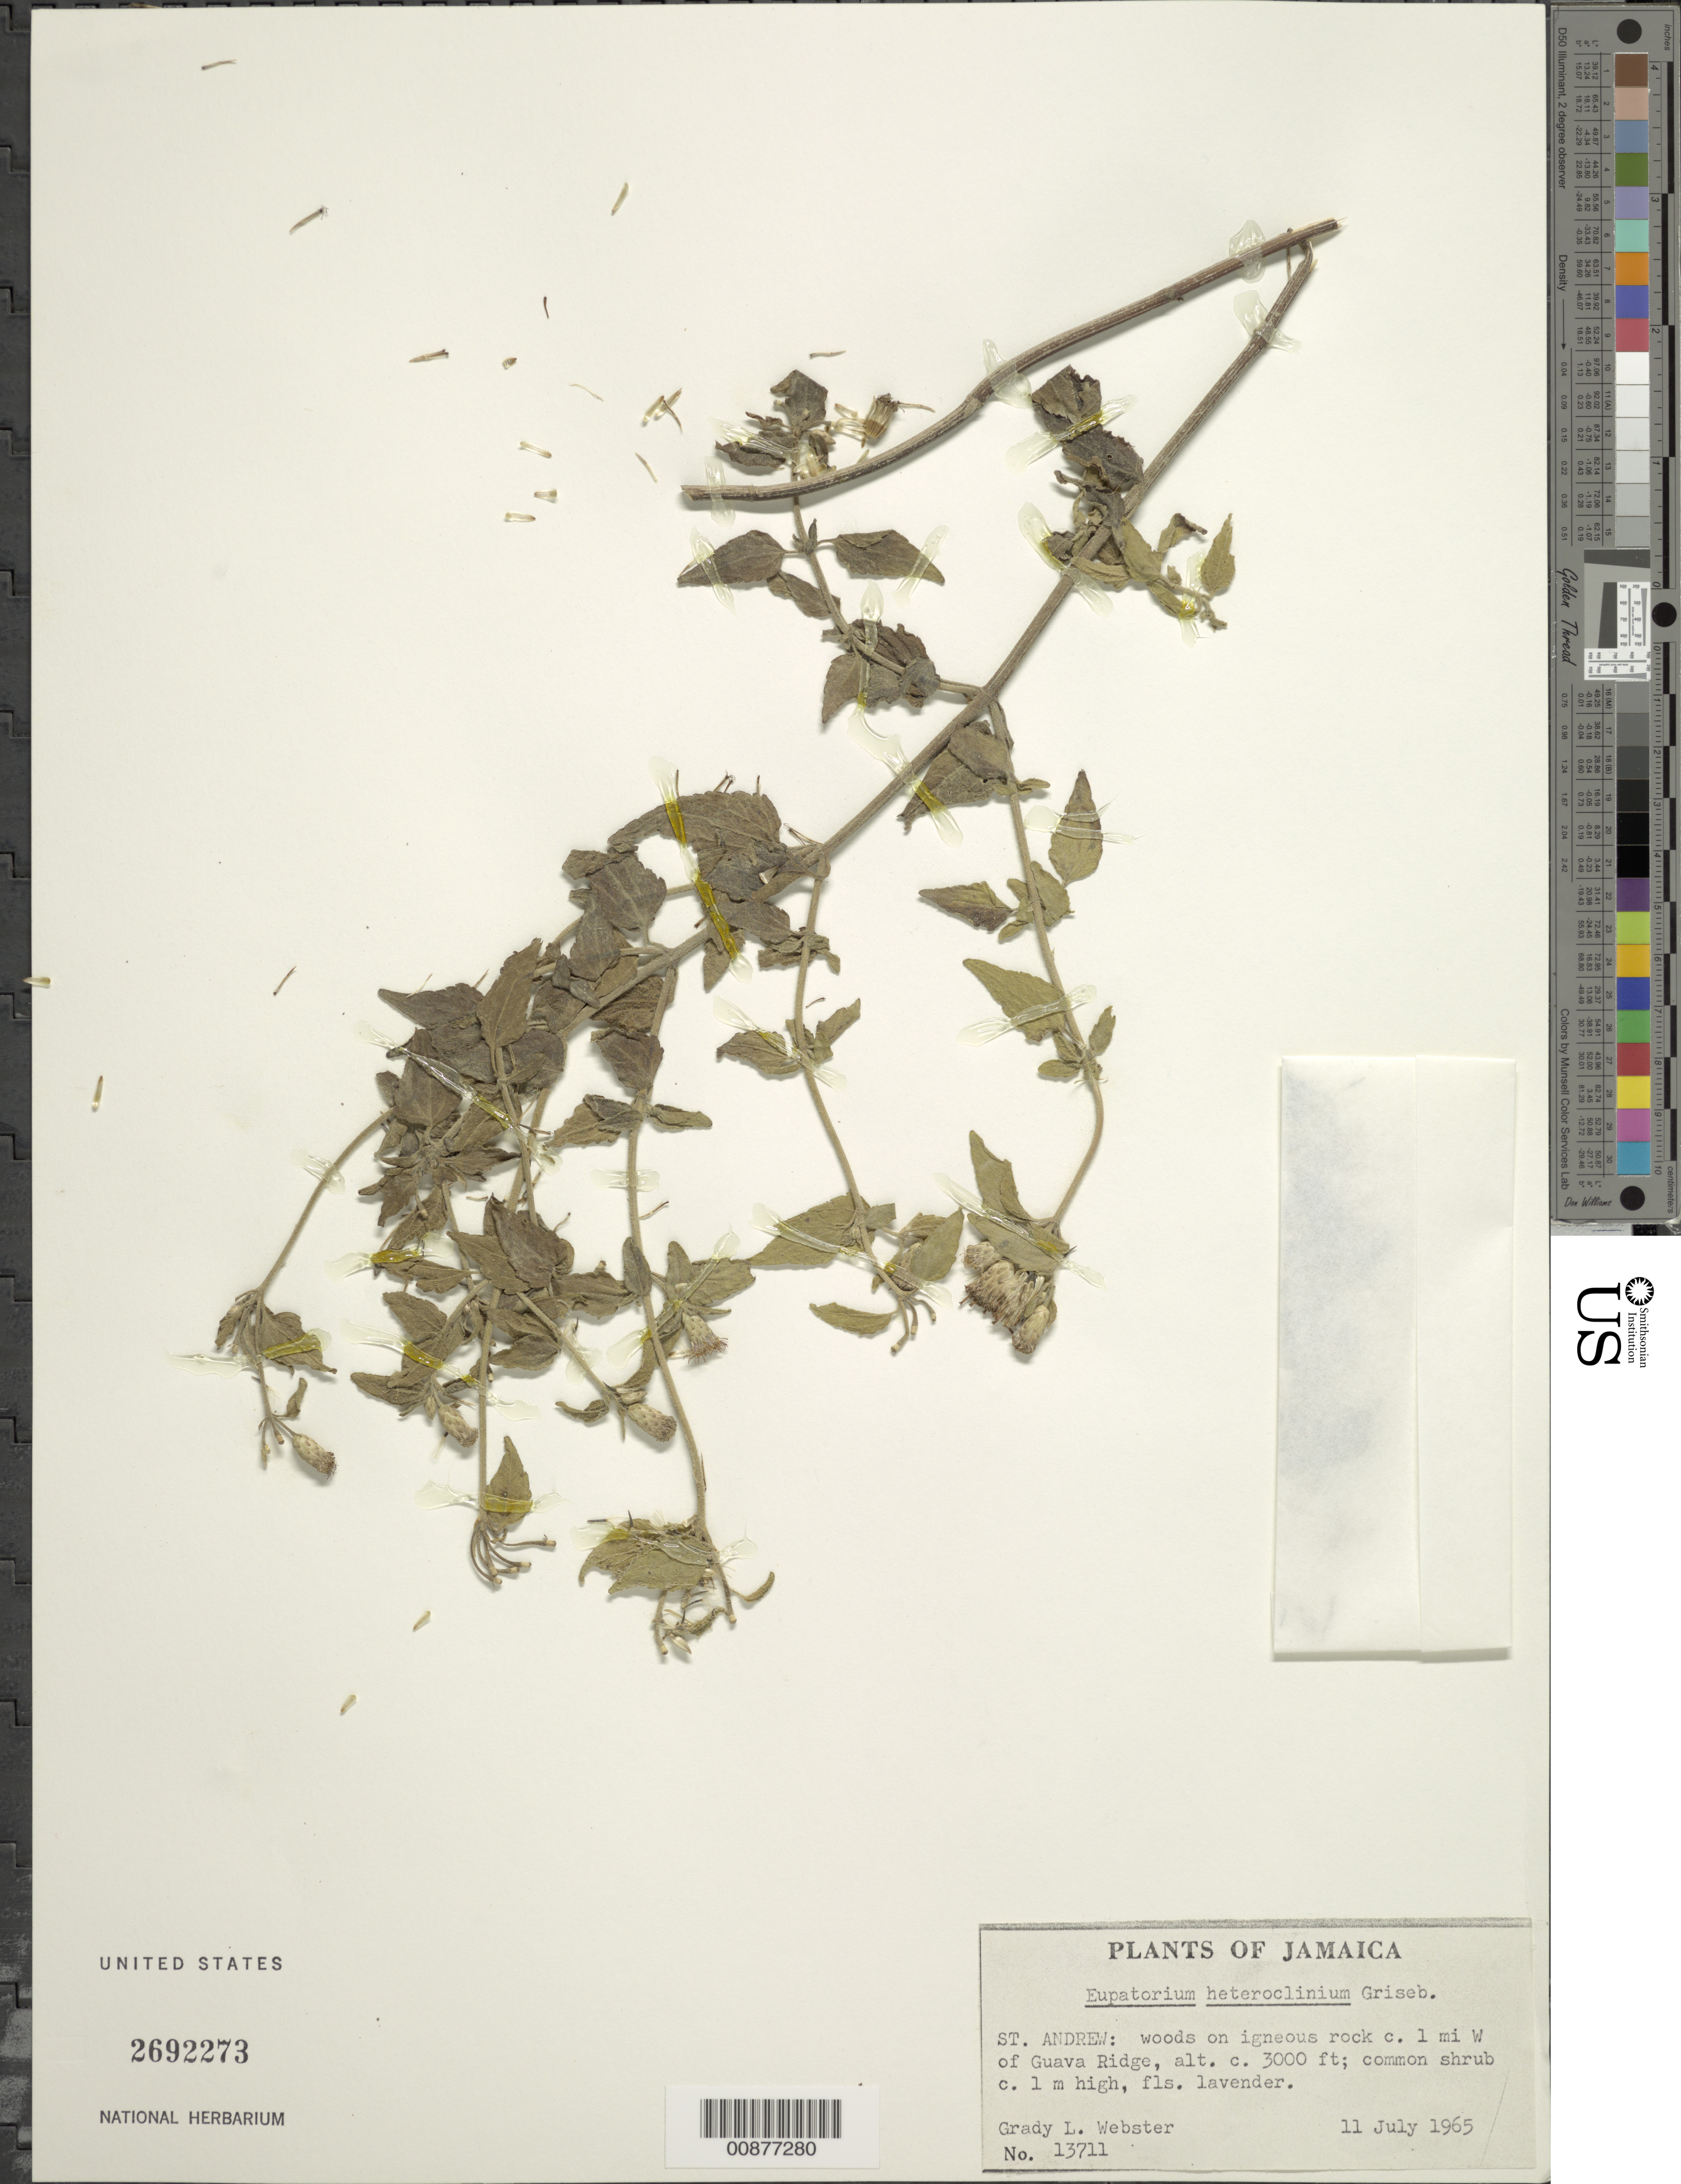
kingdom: Plantae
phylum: Tracheophyta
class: Magnoliopsida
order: Asterales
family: Asteraceae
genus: Chromolaena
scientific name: Chromolaena heteroclinia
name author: (Griseb.) R.M. King & H. Rob.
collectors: G. L. Webster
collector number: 13711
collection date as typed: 11 Jul 1965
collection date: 1965-07-11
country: Jamaica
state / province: Saint Andrew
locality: Woods c. 1 mi. W of Guava Ridge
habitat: Woods, on igneous rock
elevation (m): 914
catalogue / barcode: US 2692273